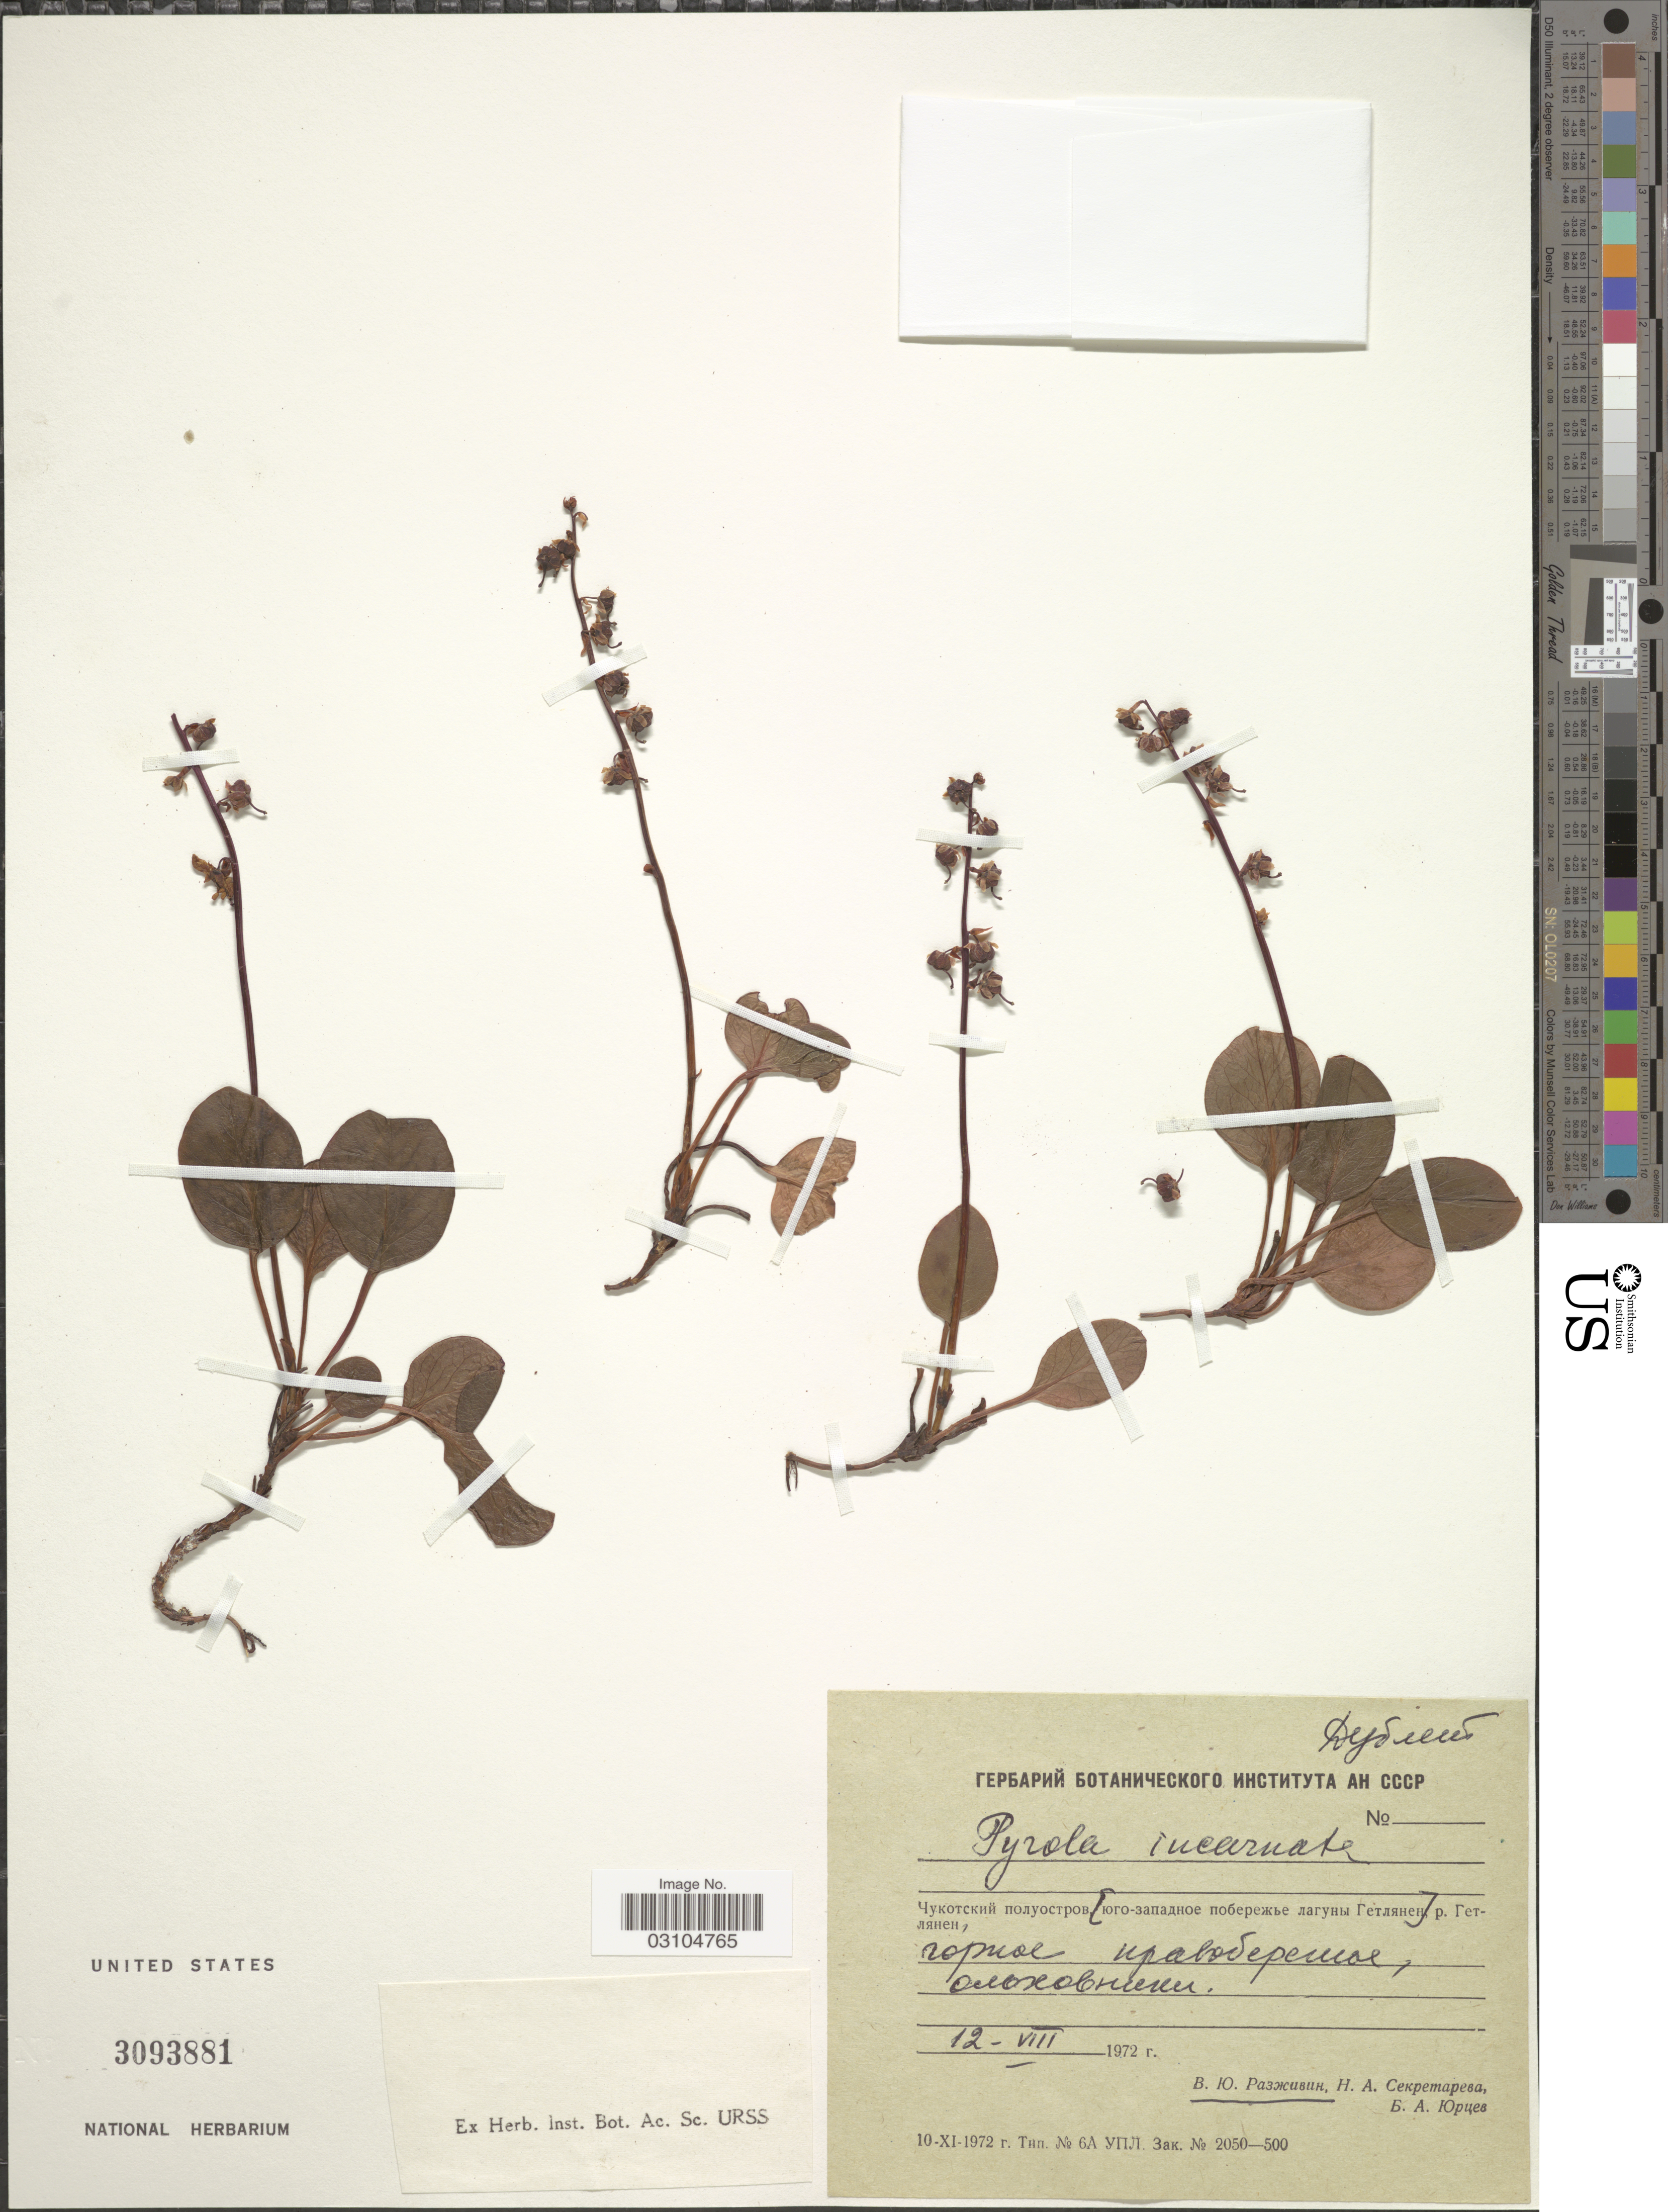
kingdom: Plantae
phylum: Tracheophyta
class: Magnoliopsida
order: Ericales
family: Ericaceae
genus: Pyrola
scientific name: Pyrola incarnata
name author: (DC.) Freyn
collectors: V. Razzhivin, N. Sekretareva & B. Urtsev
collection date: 1972-08-12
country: Russian Federation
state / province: Chukotka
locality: SW shore of Laguna Getlyangen.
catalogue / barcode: US 3093881